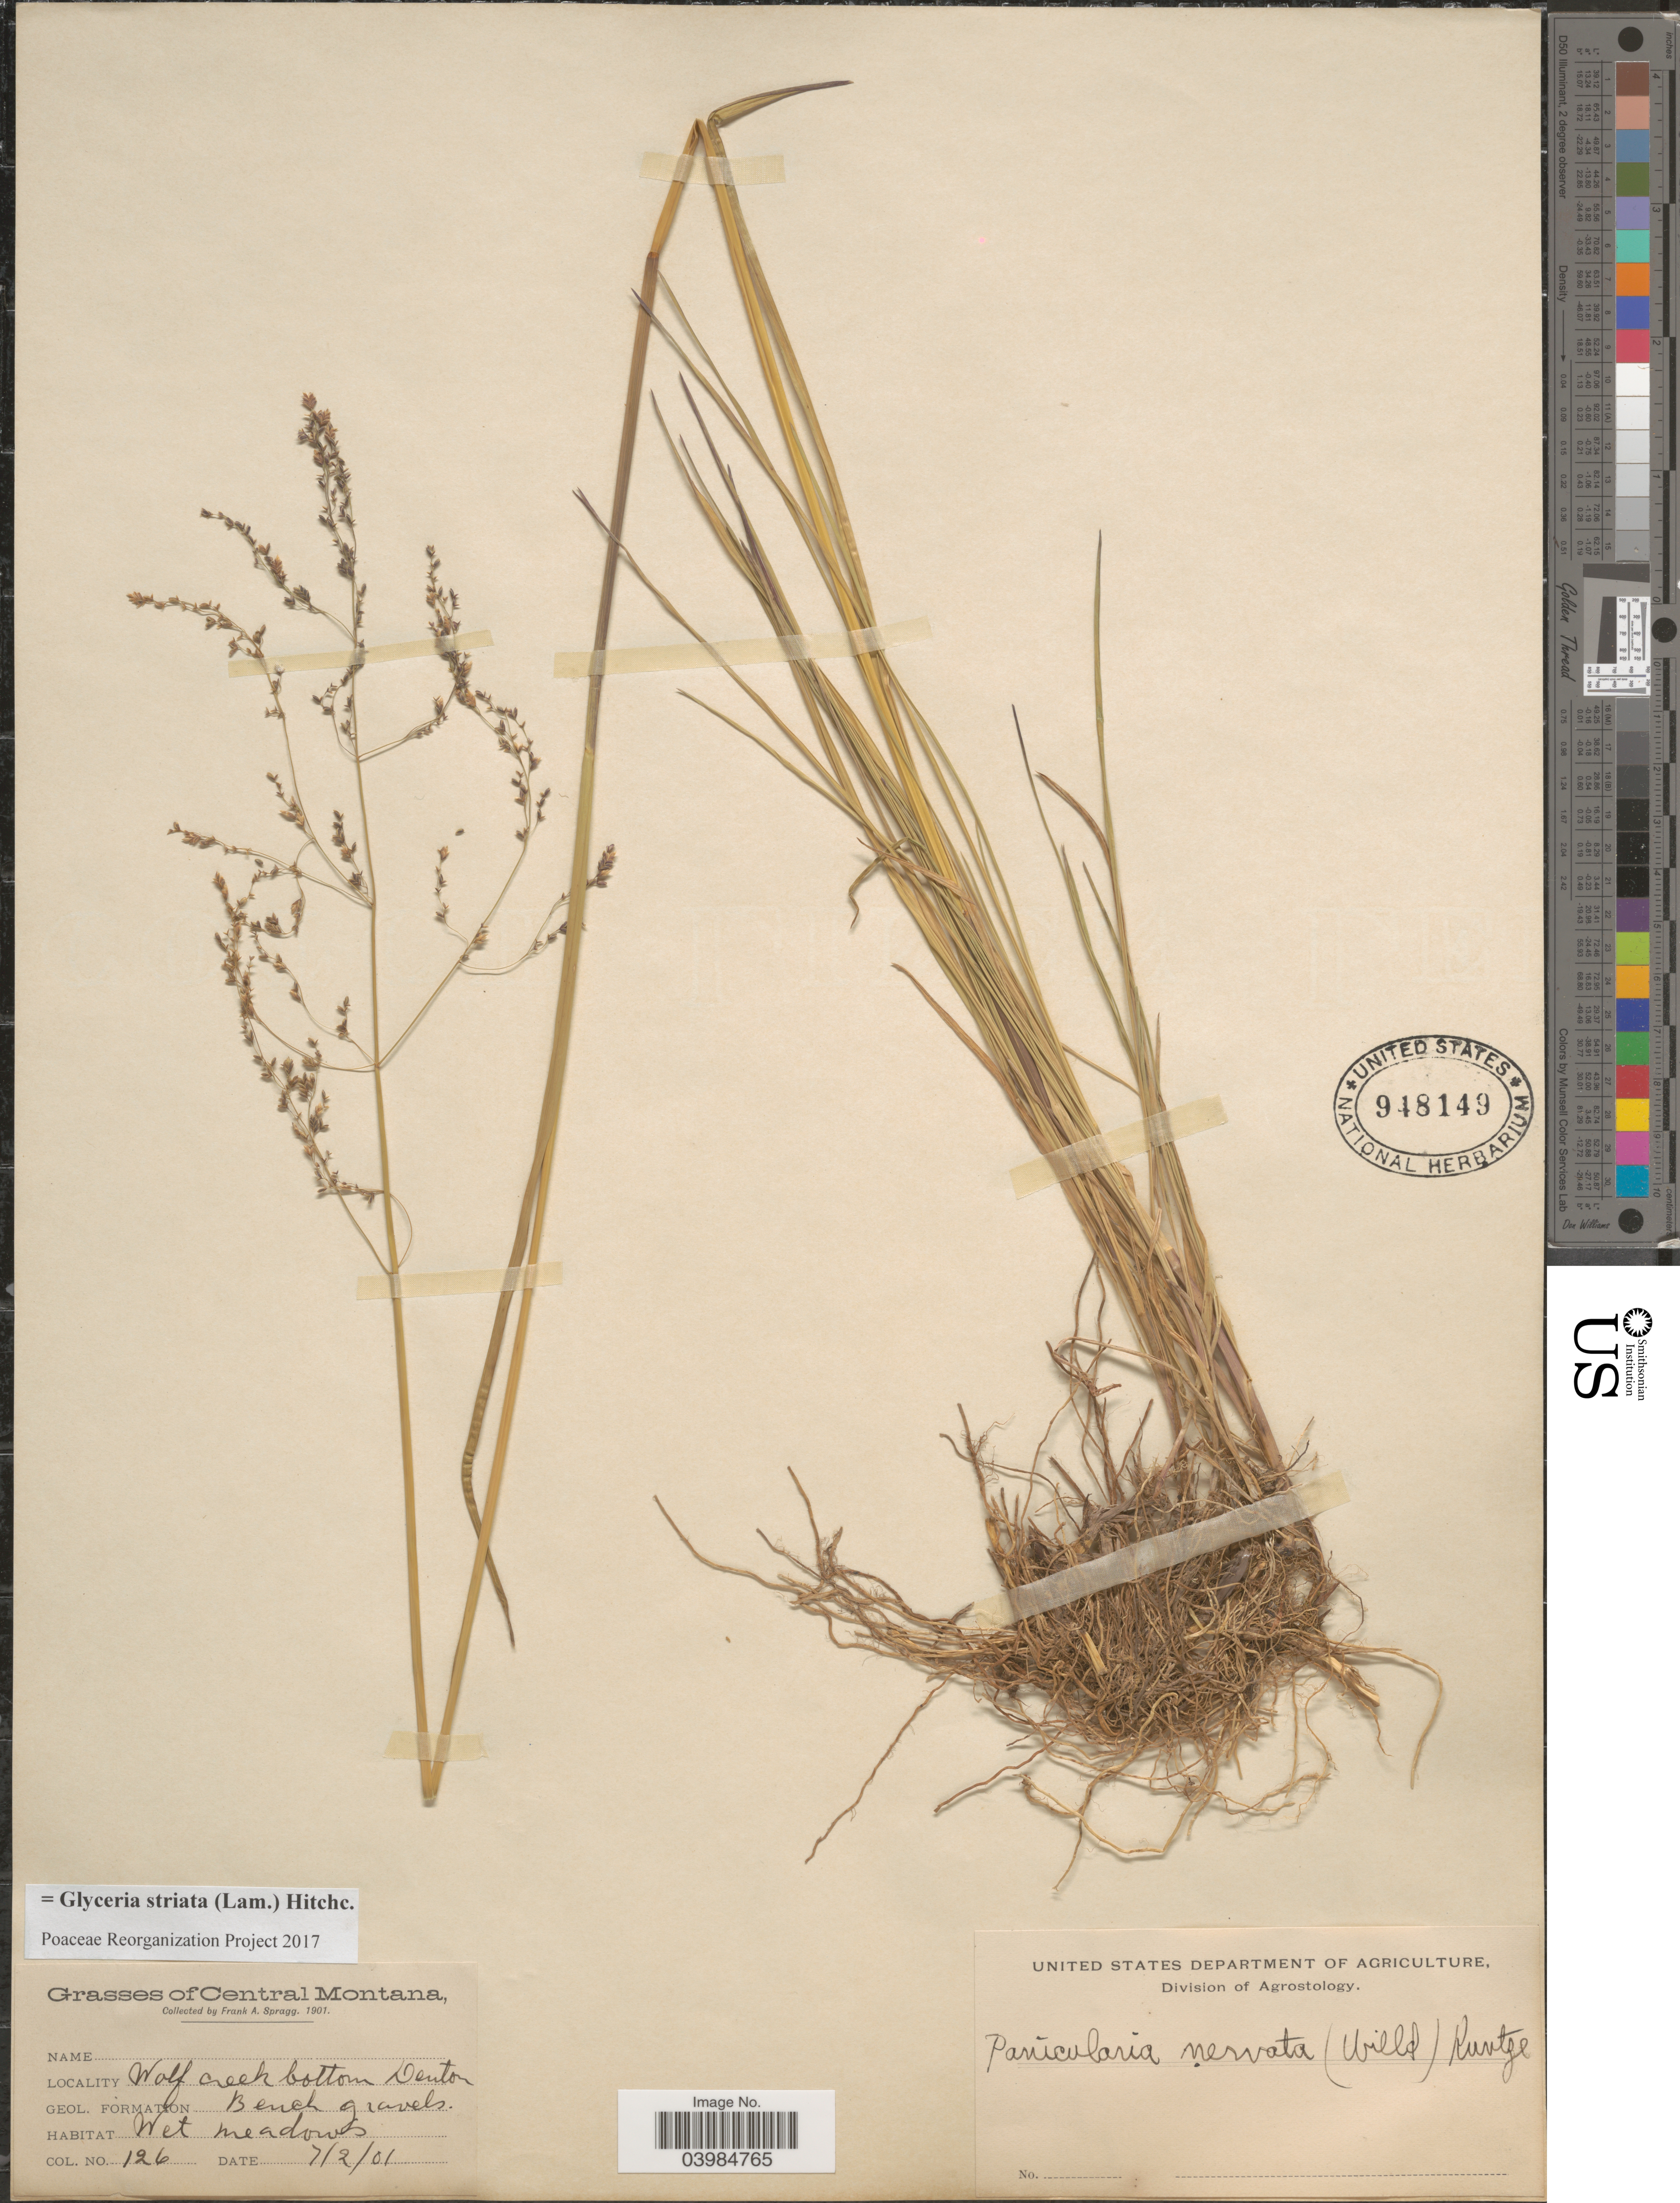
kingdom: Plantae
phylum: Tracheophyta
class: Liliopsida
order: Poales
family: Poaceae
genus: Glyceria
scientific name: Glyceria striata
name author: (Lam.) Hitchc.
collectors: F. Spragg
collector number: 126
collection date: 1901-07-02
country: United States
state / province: Montana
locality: Central Montana. Wolf creek bottom Denton.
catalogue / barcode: US 948149